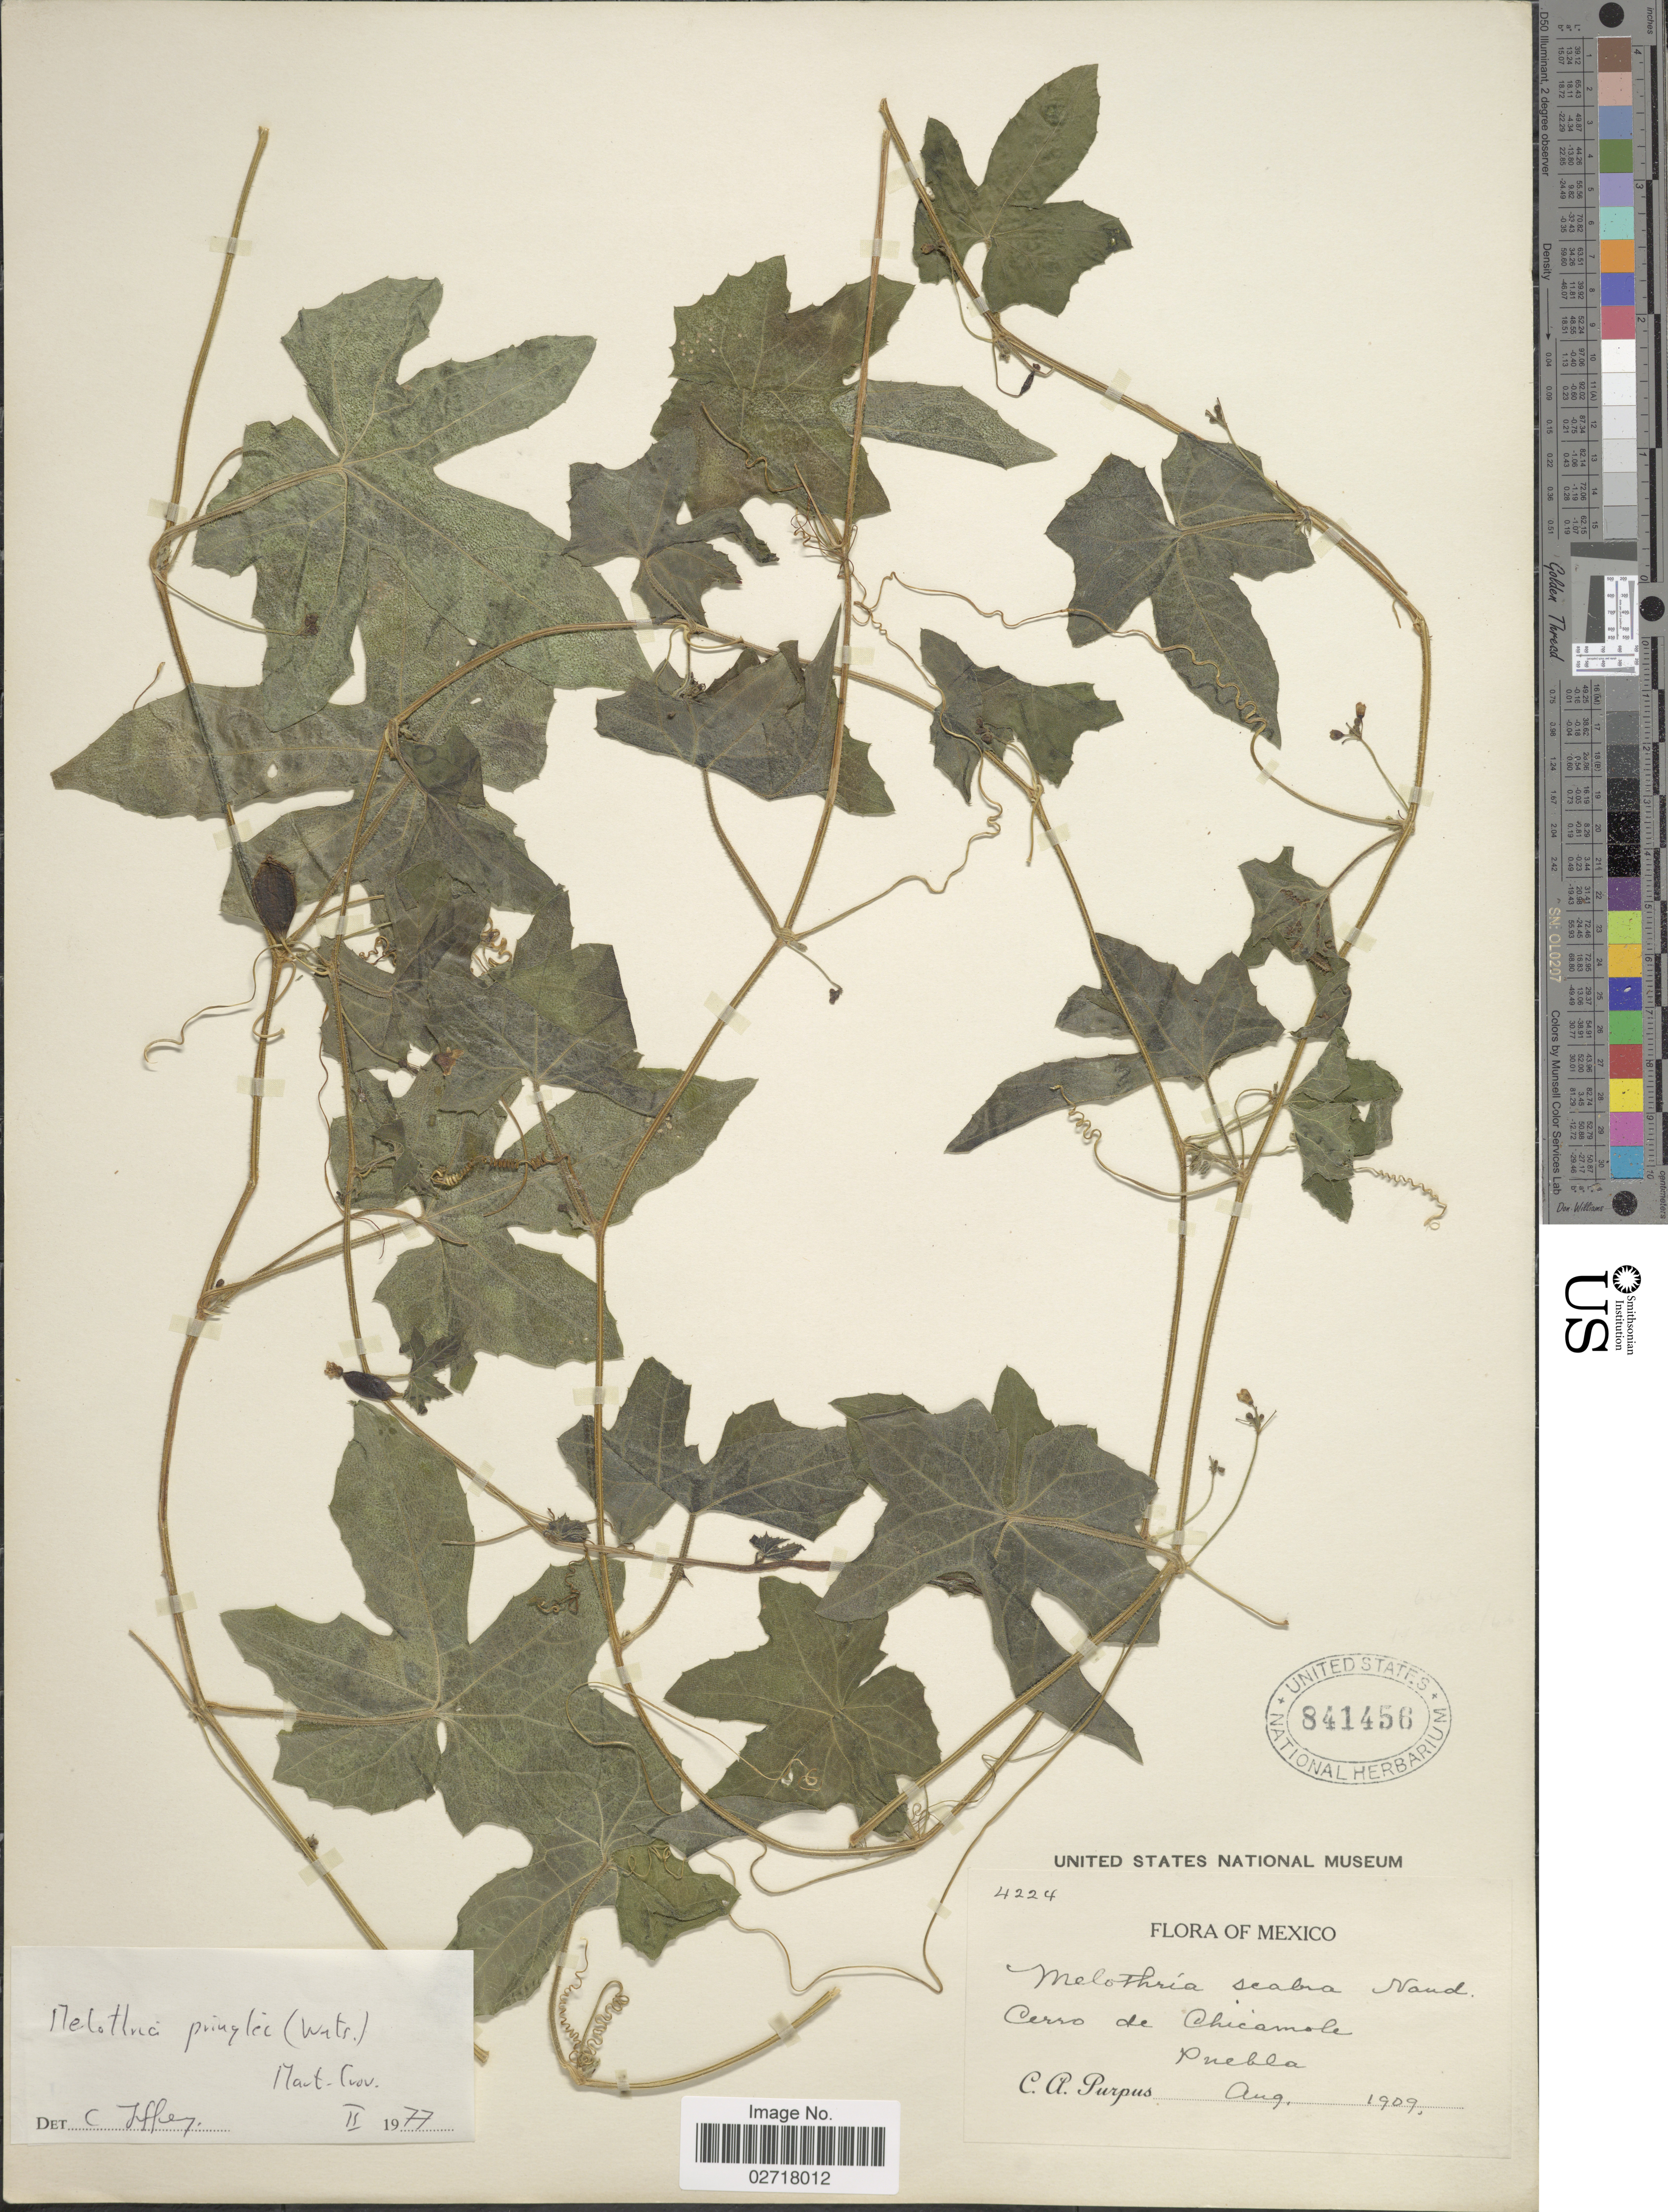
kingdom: Plantae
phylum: Tracheophyta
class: Magnoliopsida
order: Cucurbitales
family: Cucurbitaceae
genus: Melothria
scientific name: Melothria pringlei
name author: (S. Watson) Mart. Crov.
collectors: C. A. Purpus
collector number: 4224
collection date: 1909-08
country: Mexico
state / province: Puebla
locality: Cerro de Chicamole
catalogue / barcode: US 841456